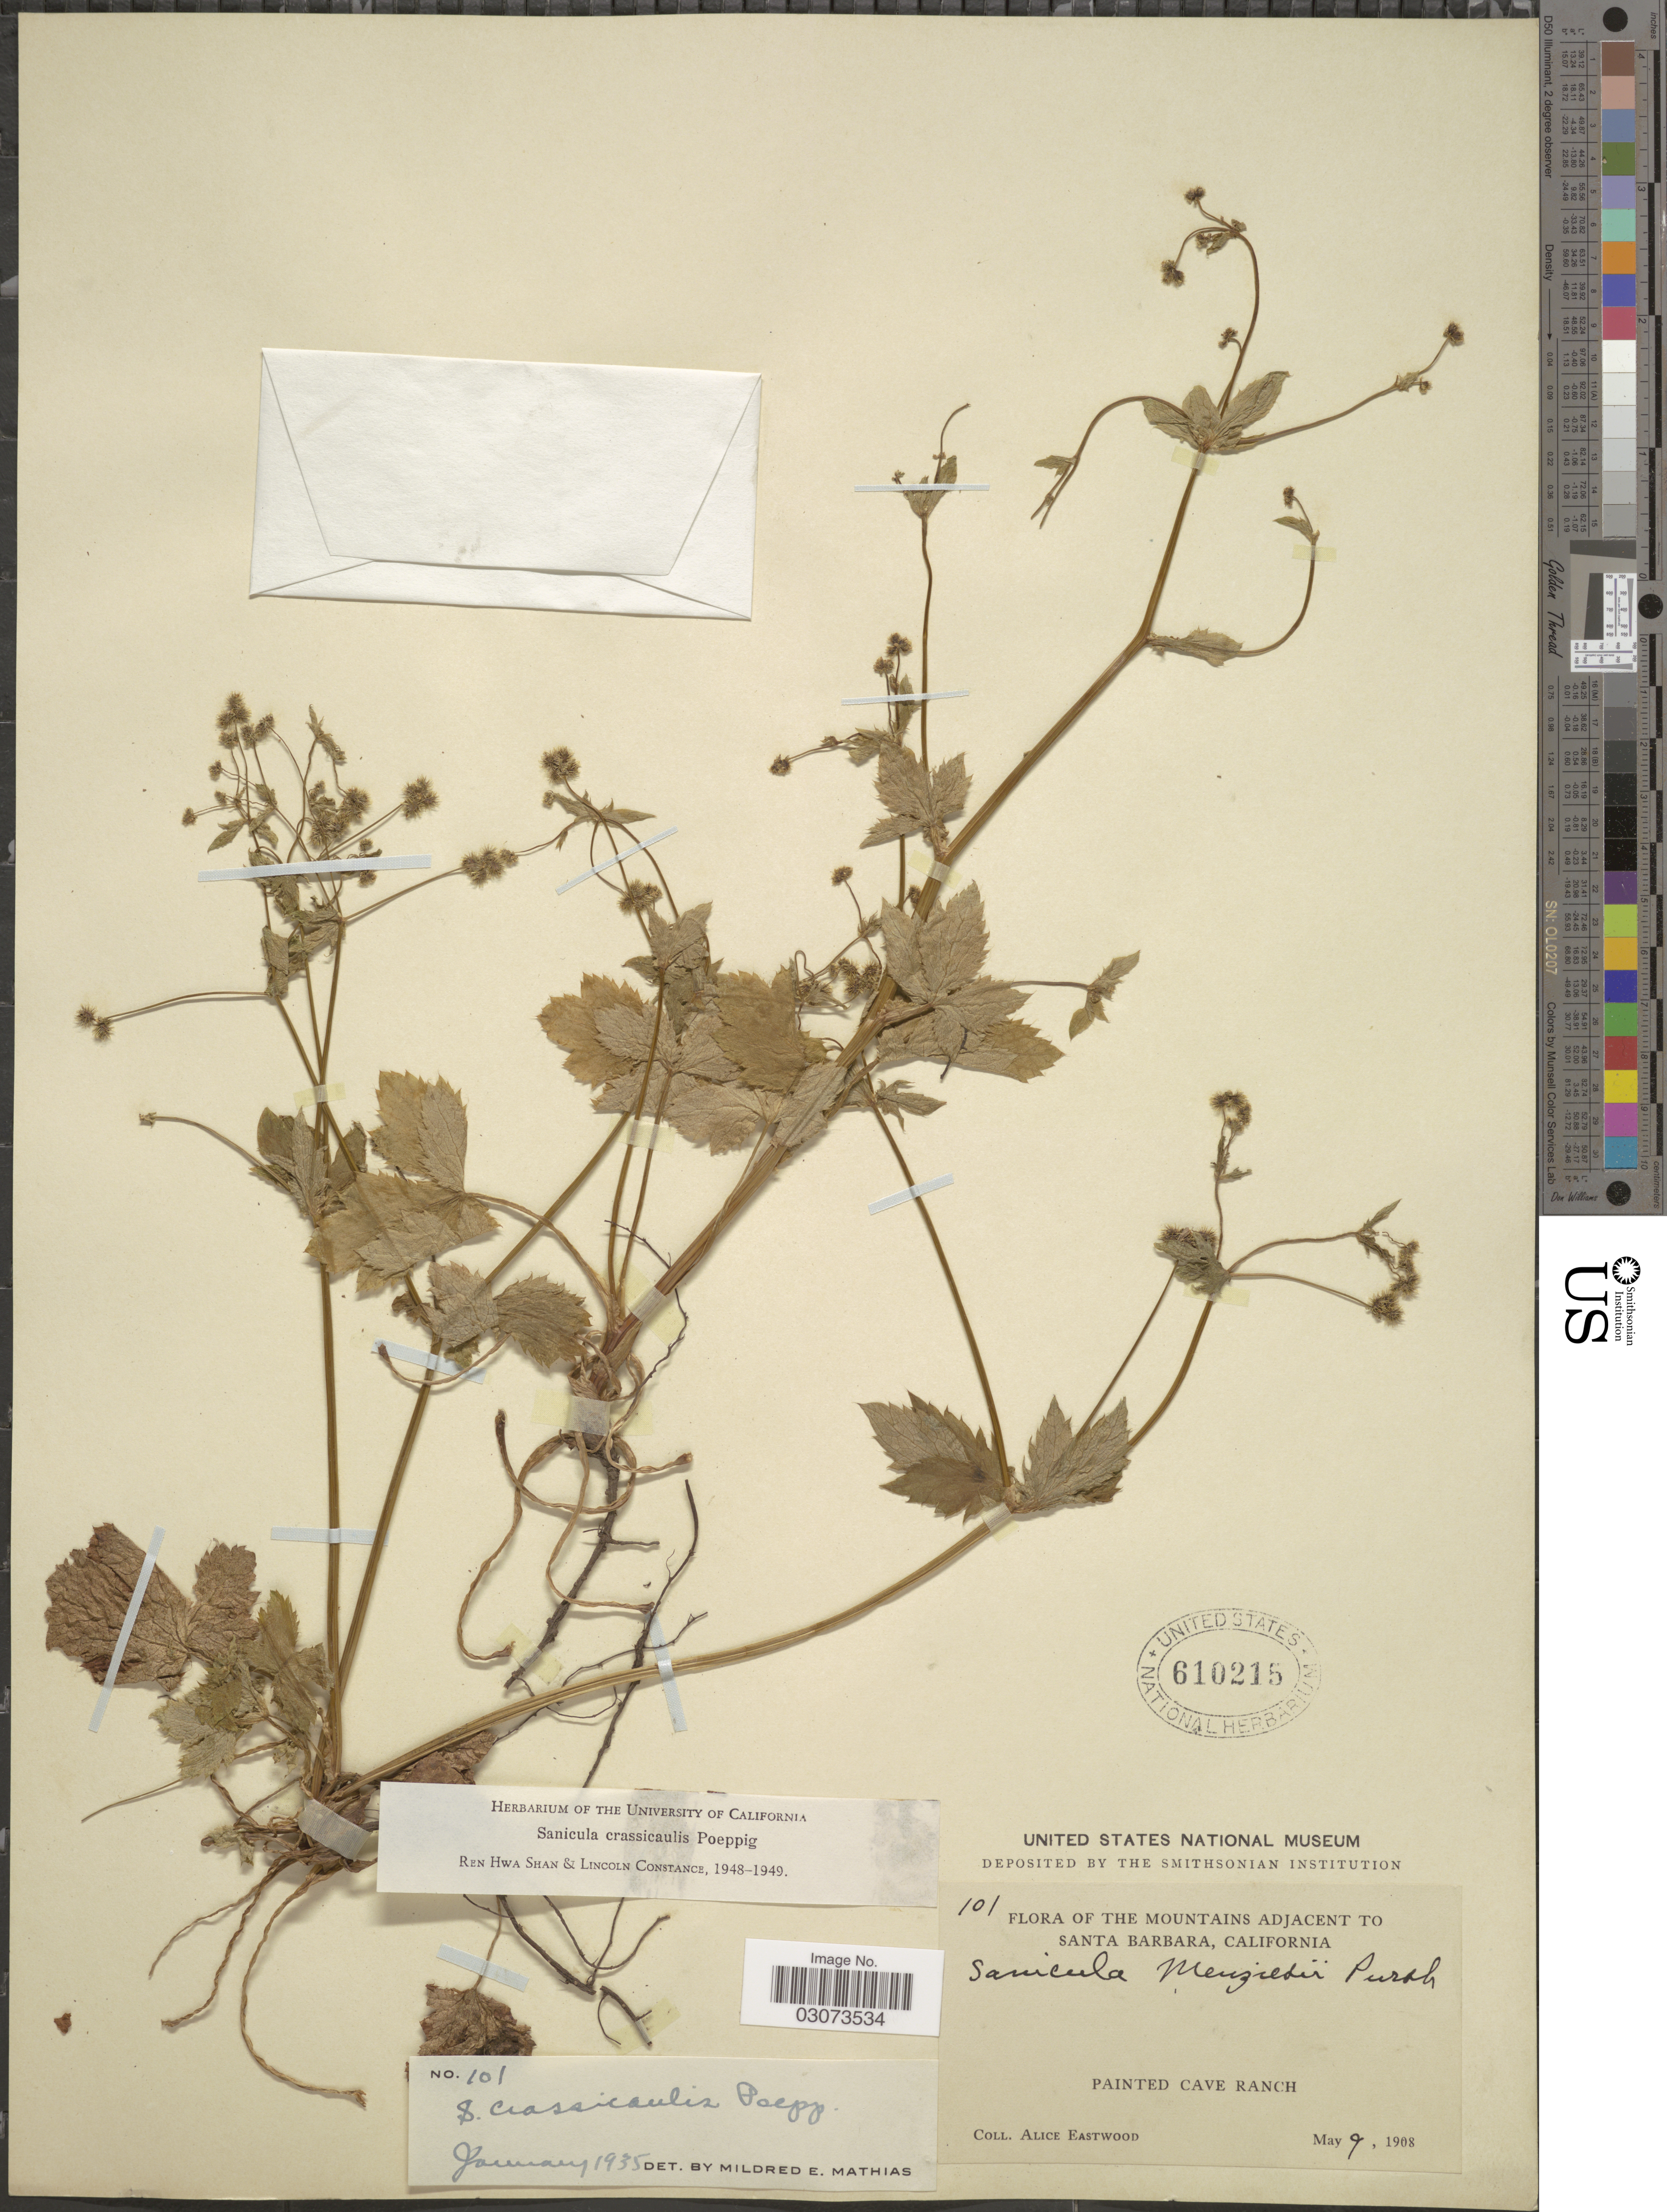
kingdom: Plantae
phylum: Tracheophyta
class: Magnoliopsida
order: Apiales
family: Apiaceae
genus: Sanicula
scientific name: Sanicula crassicaulis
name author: Poepp. ex DC.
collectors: A. Eastwood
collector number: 101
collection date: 1908-05-09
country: United States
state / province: California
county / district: Santa Barbara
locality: Mountains adjacent to Santa Barbara. Painted Cave Ranch.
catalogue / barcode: US 610215